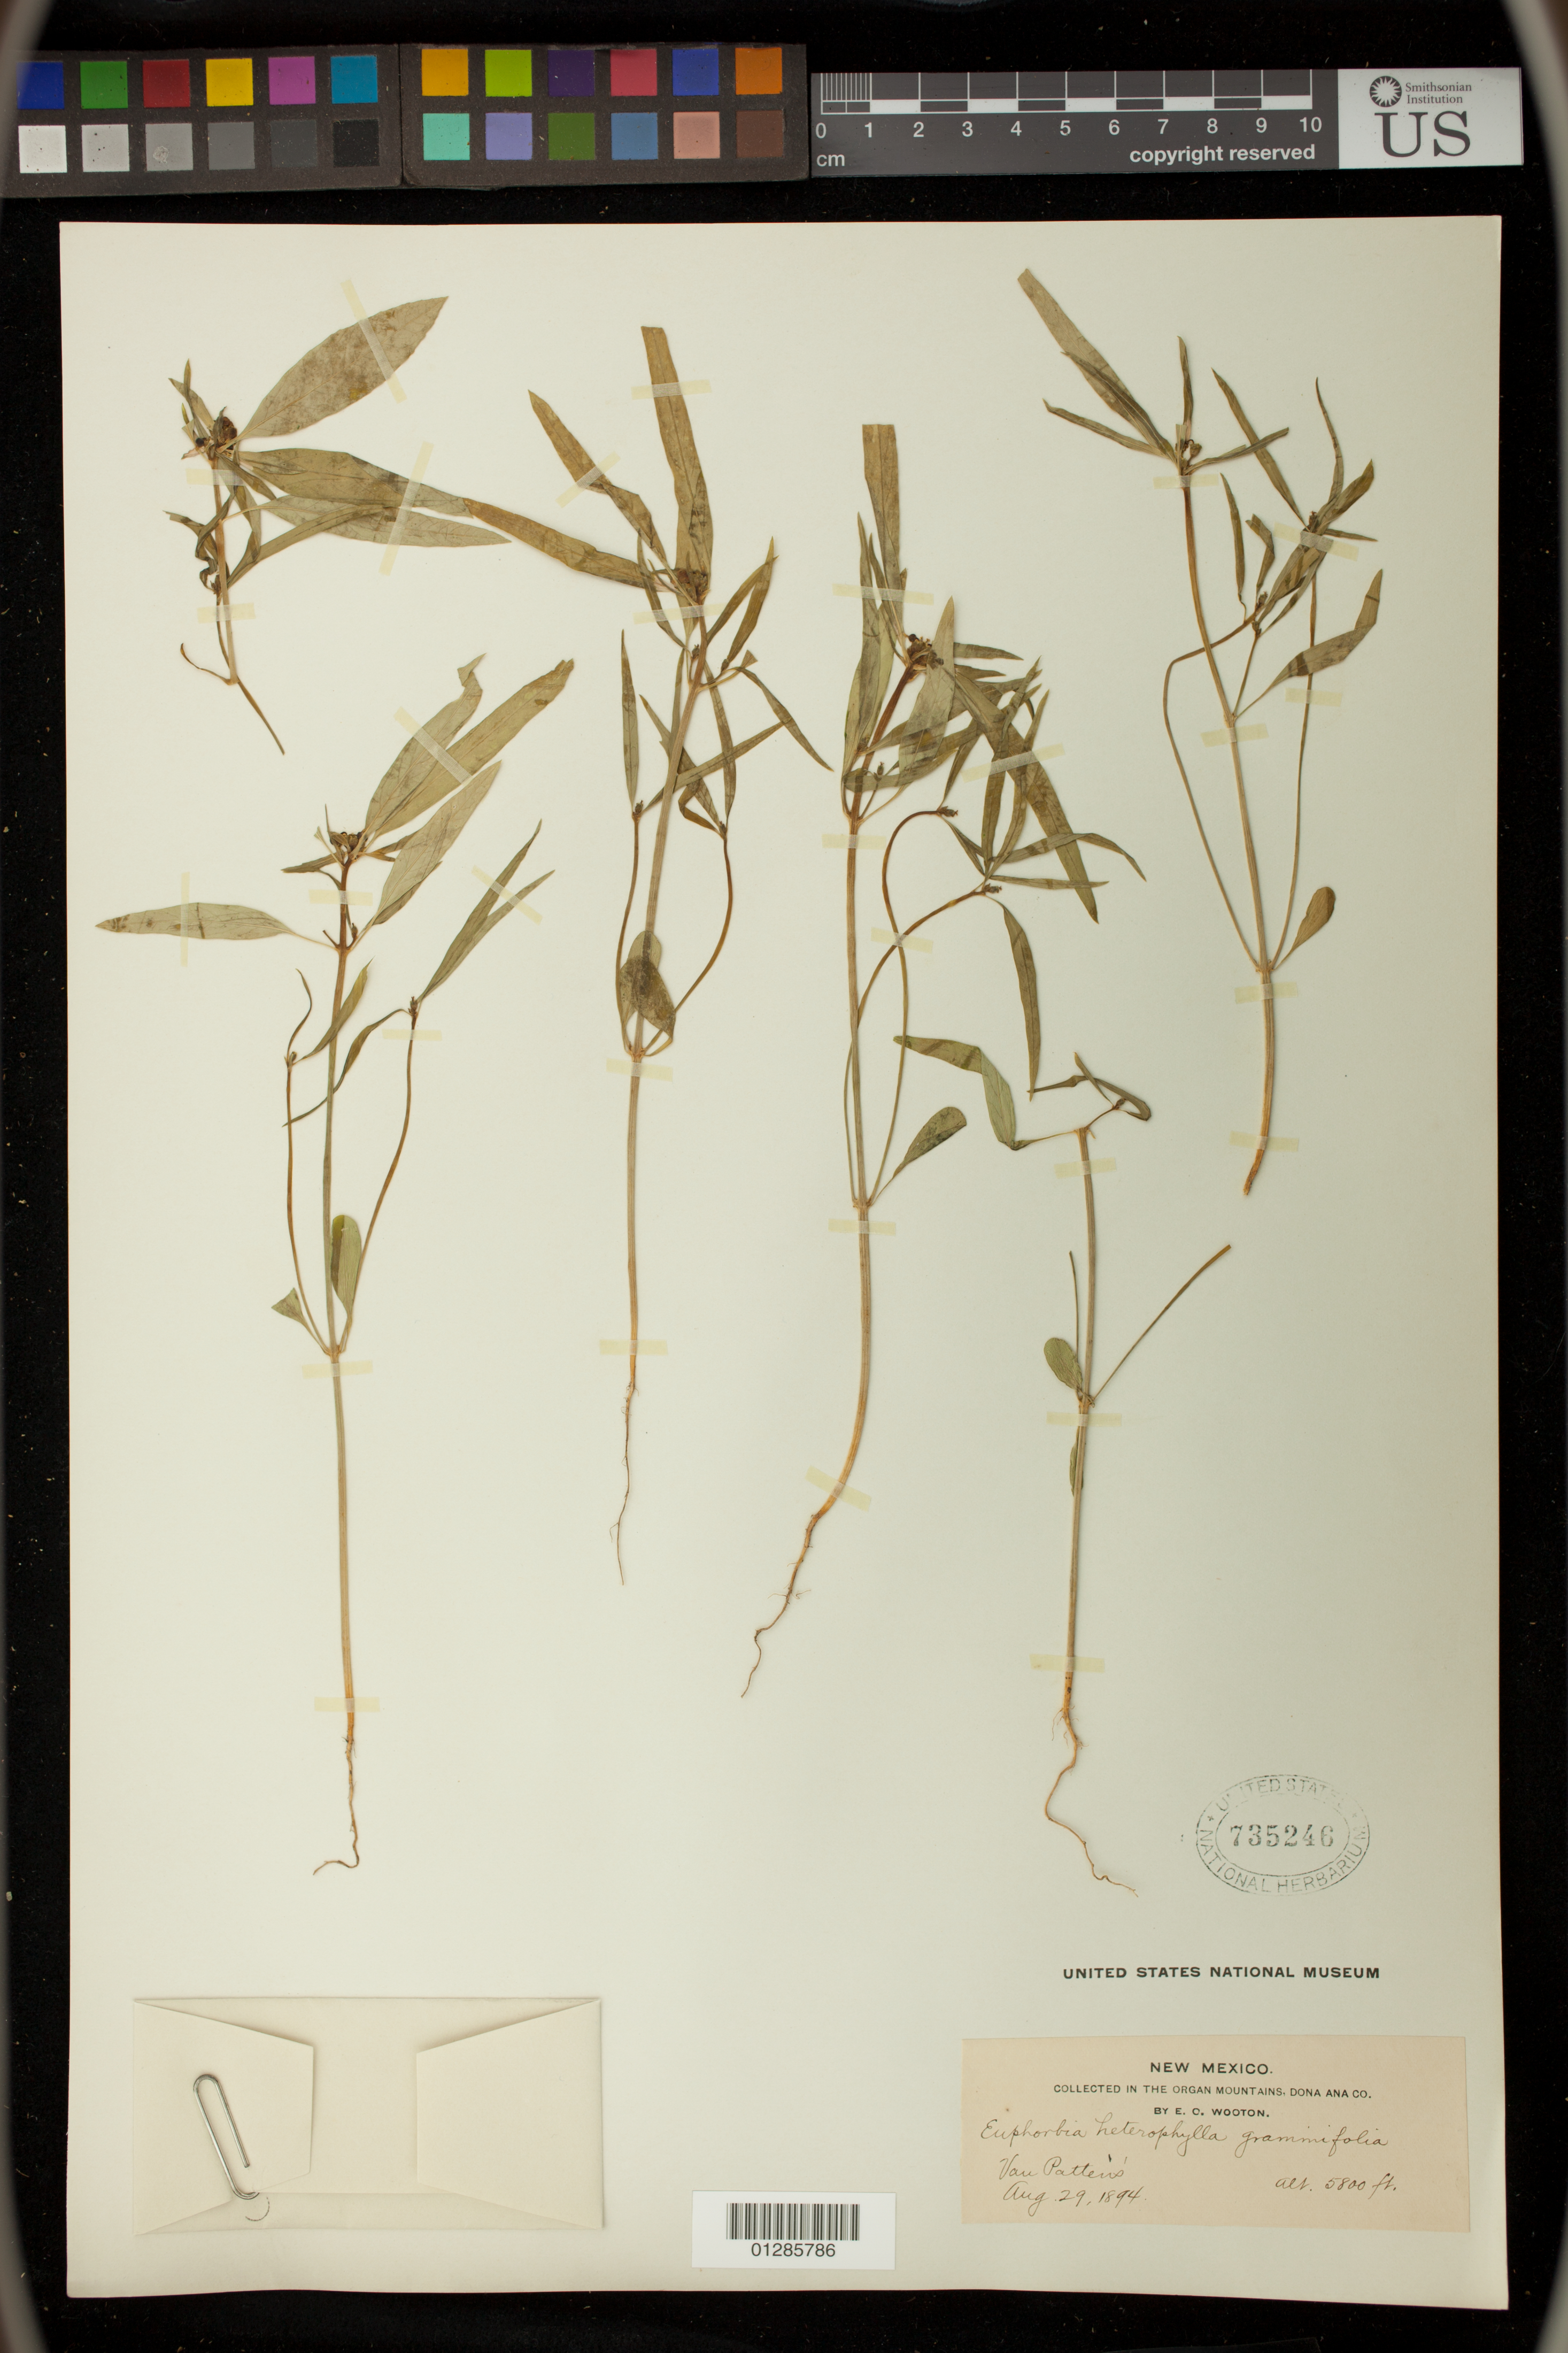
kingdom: Plantae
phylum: Tracheophyta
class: Magnoliopsida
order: Malpighiales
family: Euphorbiaceae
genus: Euphorbia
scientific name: Euphorbia dentata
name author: Michx.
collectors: E. O. Wooton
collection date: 1894-08-29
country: United States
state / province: New Mexico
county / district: Dona Ana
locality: Organ Mountains, Van Pattens.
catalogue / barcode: US 735246